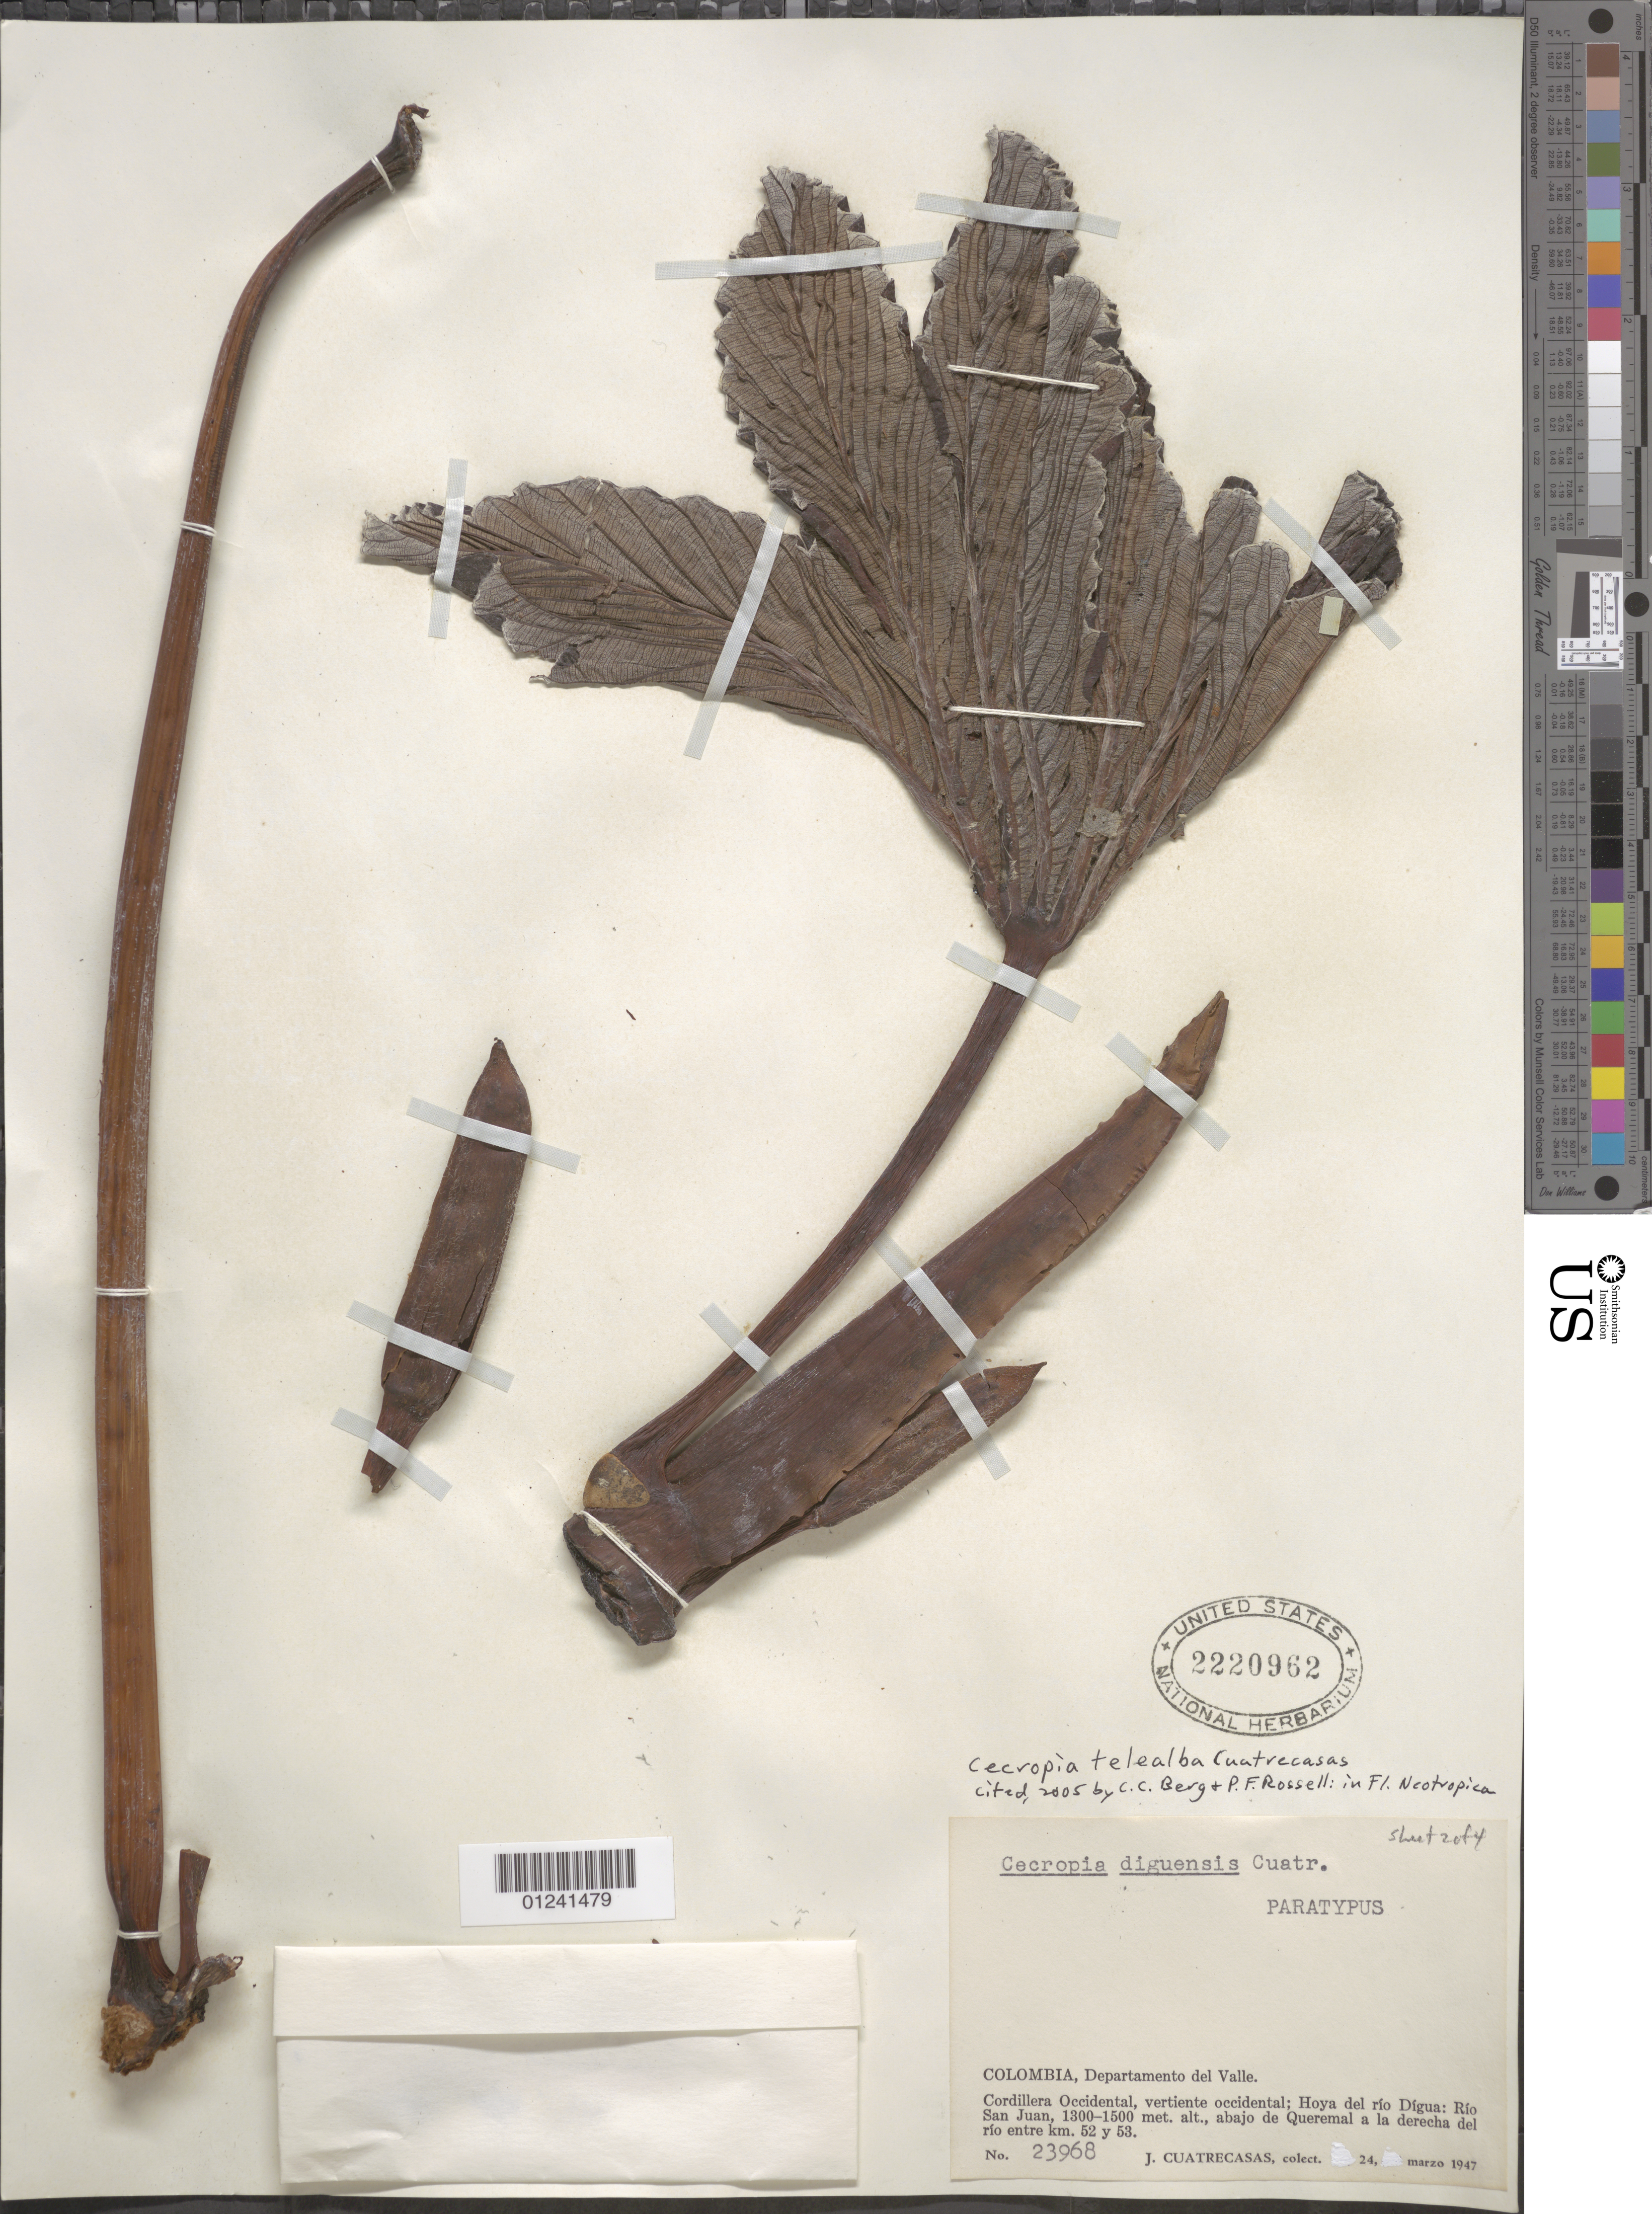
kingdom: Plantae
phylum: Tracheophyta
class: Magnoliopsida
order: Rosales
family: Urticaceae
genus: Cecropia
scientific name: Cecropia telealba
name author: Cuatrec.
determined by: Cuatrecasas, J.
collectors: J. Cuatrecasas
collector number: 23968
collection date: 1947-03-24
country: Colombia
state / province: Valle del Cauca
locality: Cordillera Occidental, vertiente occidental; Hoya del rio Digua; Rio San Juan; abajo de Queremal a la derecha del rio entre km 52 y 53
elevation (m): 1300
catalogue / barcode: US 2220962